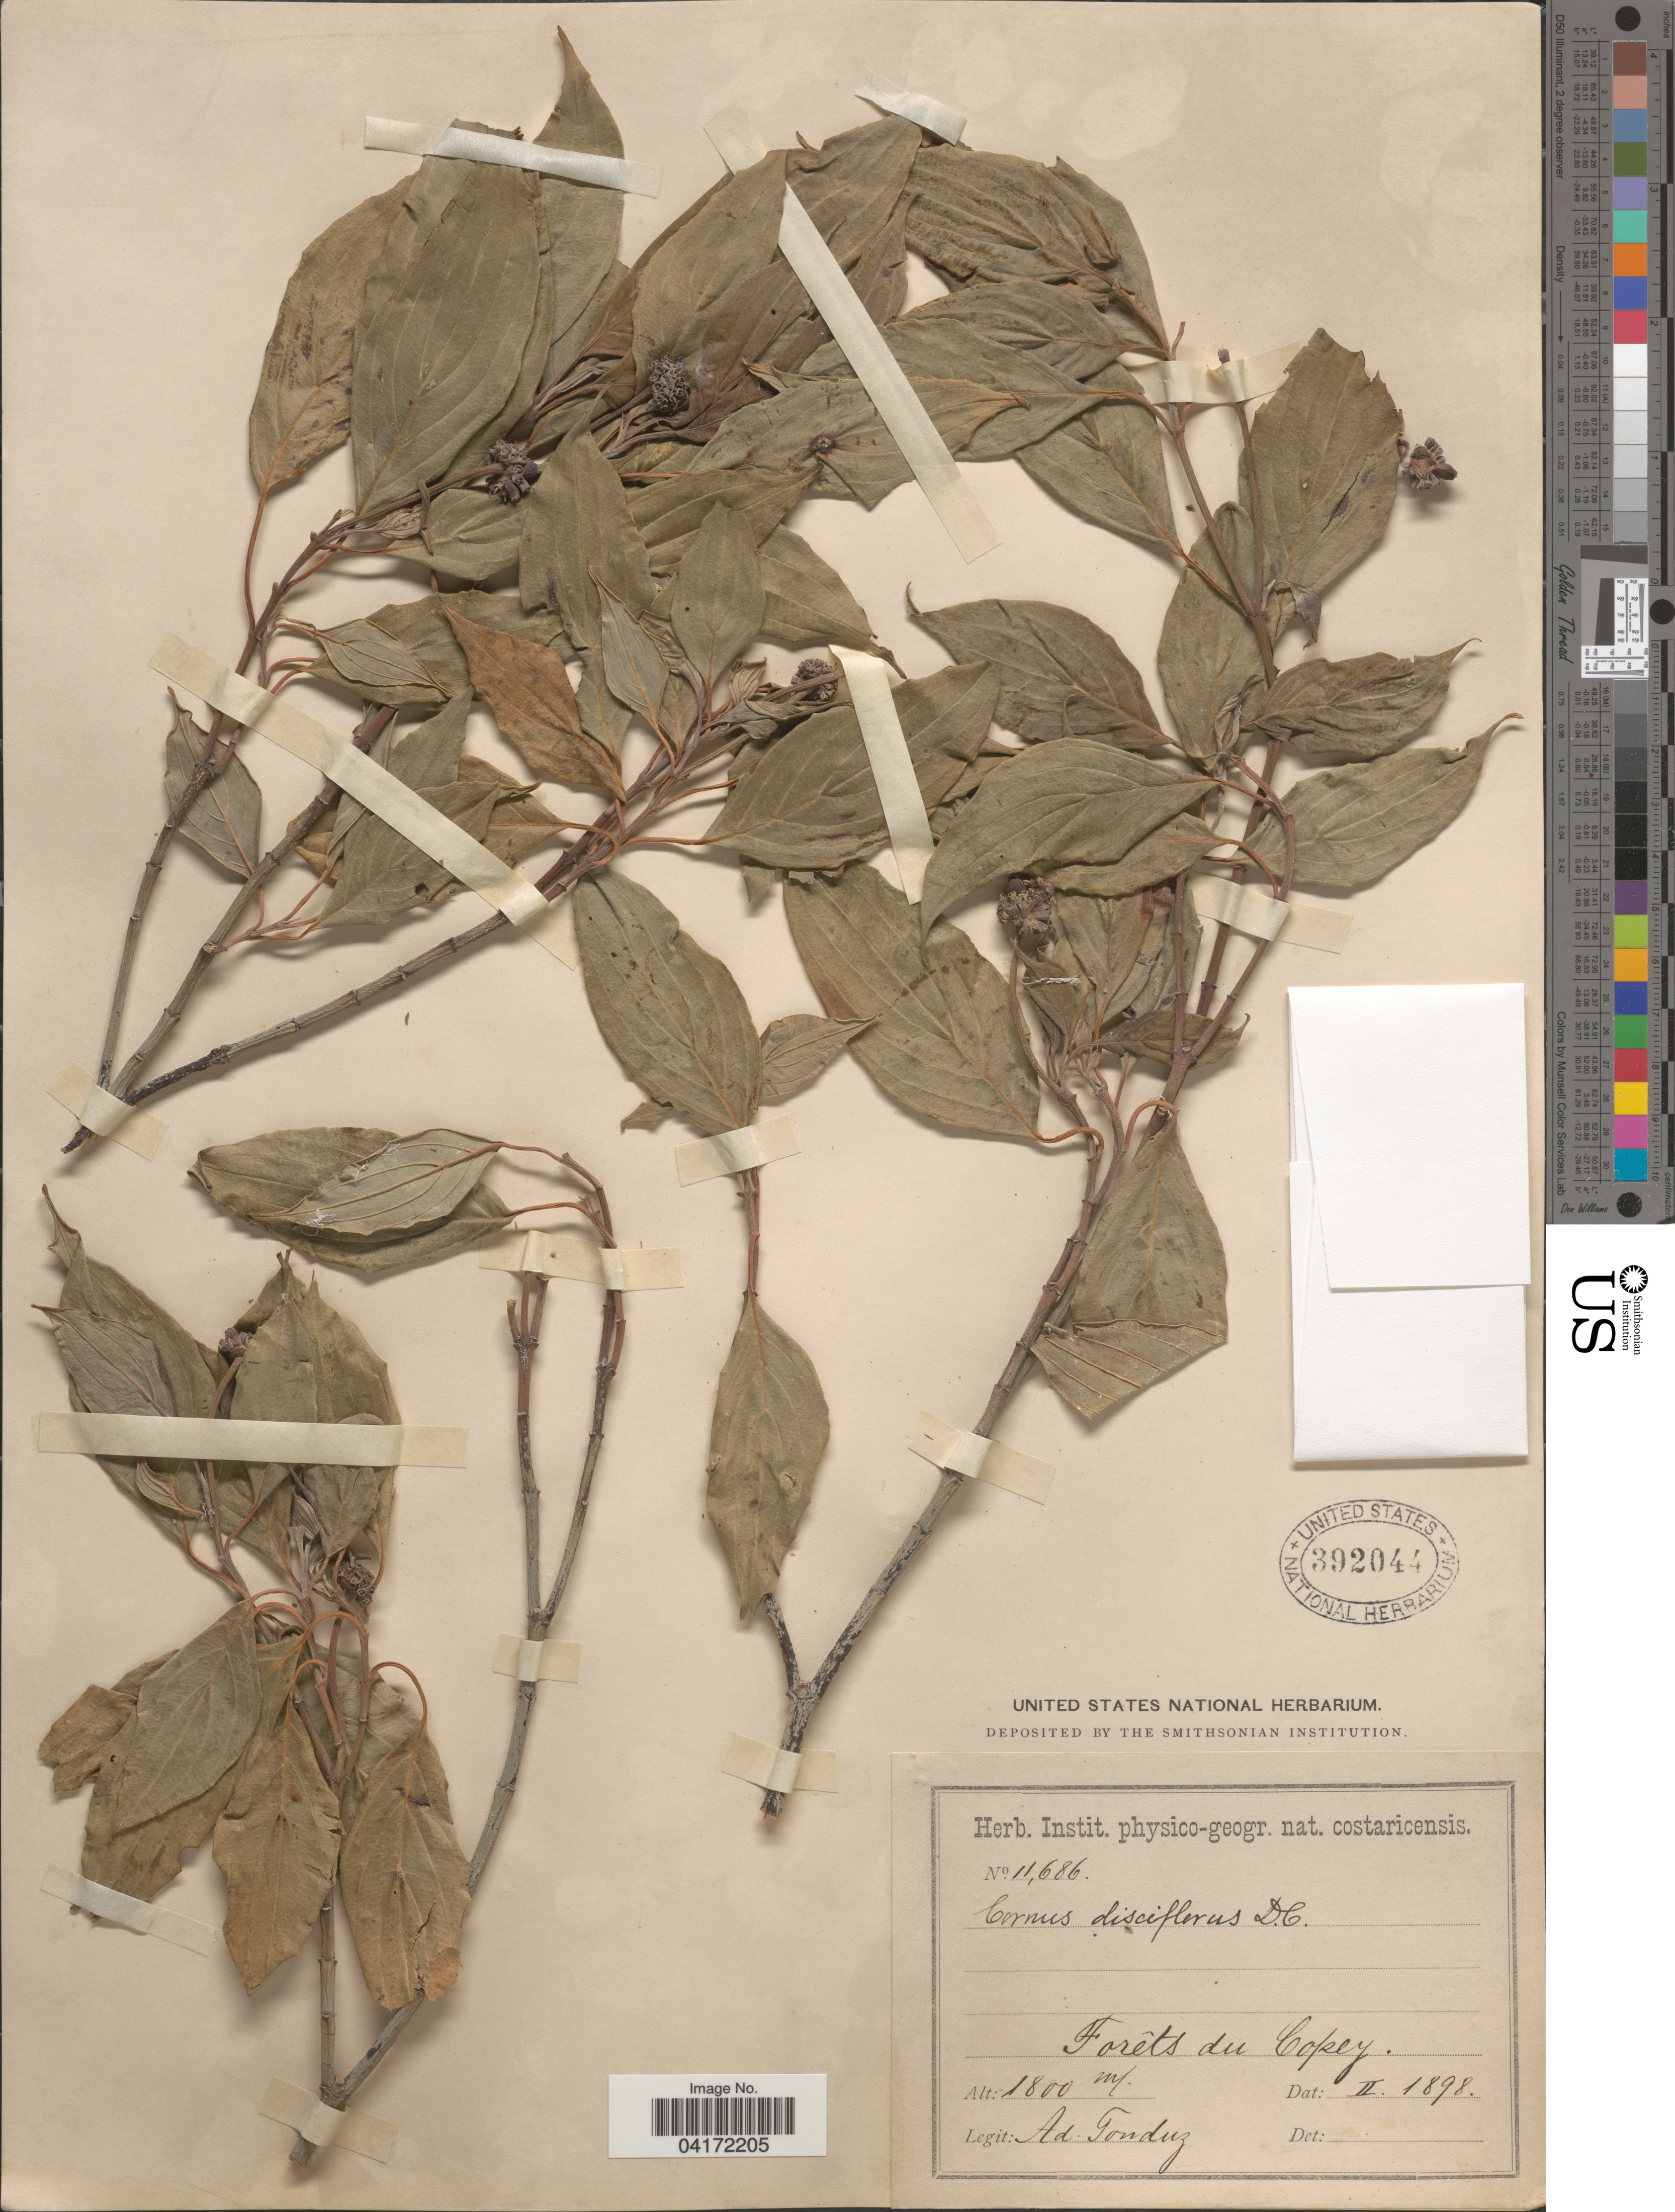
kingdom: Plantae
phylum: Tracheophyta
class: Magnoliopsida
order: Cornales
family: Cornaceae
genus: Cornus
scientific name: Cornus disciflora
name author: Moc. & Sessé ex DC.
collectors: A. Tonduz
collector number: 11686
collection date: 1898-02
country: Costa Rica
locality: Forêts du Copey.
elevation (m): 1800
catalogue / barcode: US 392044